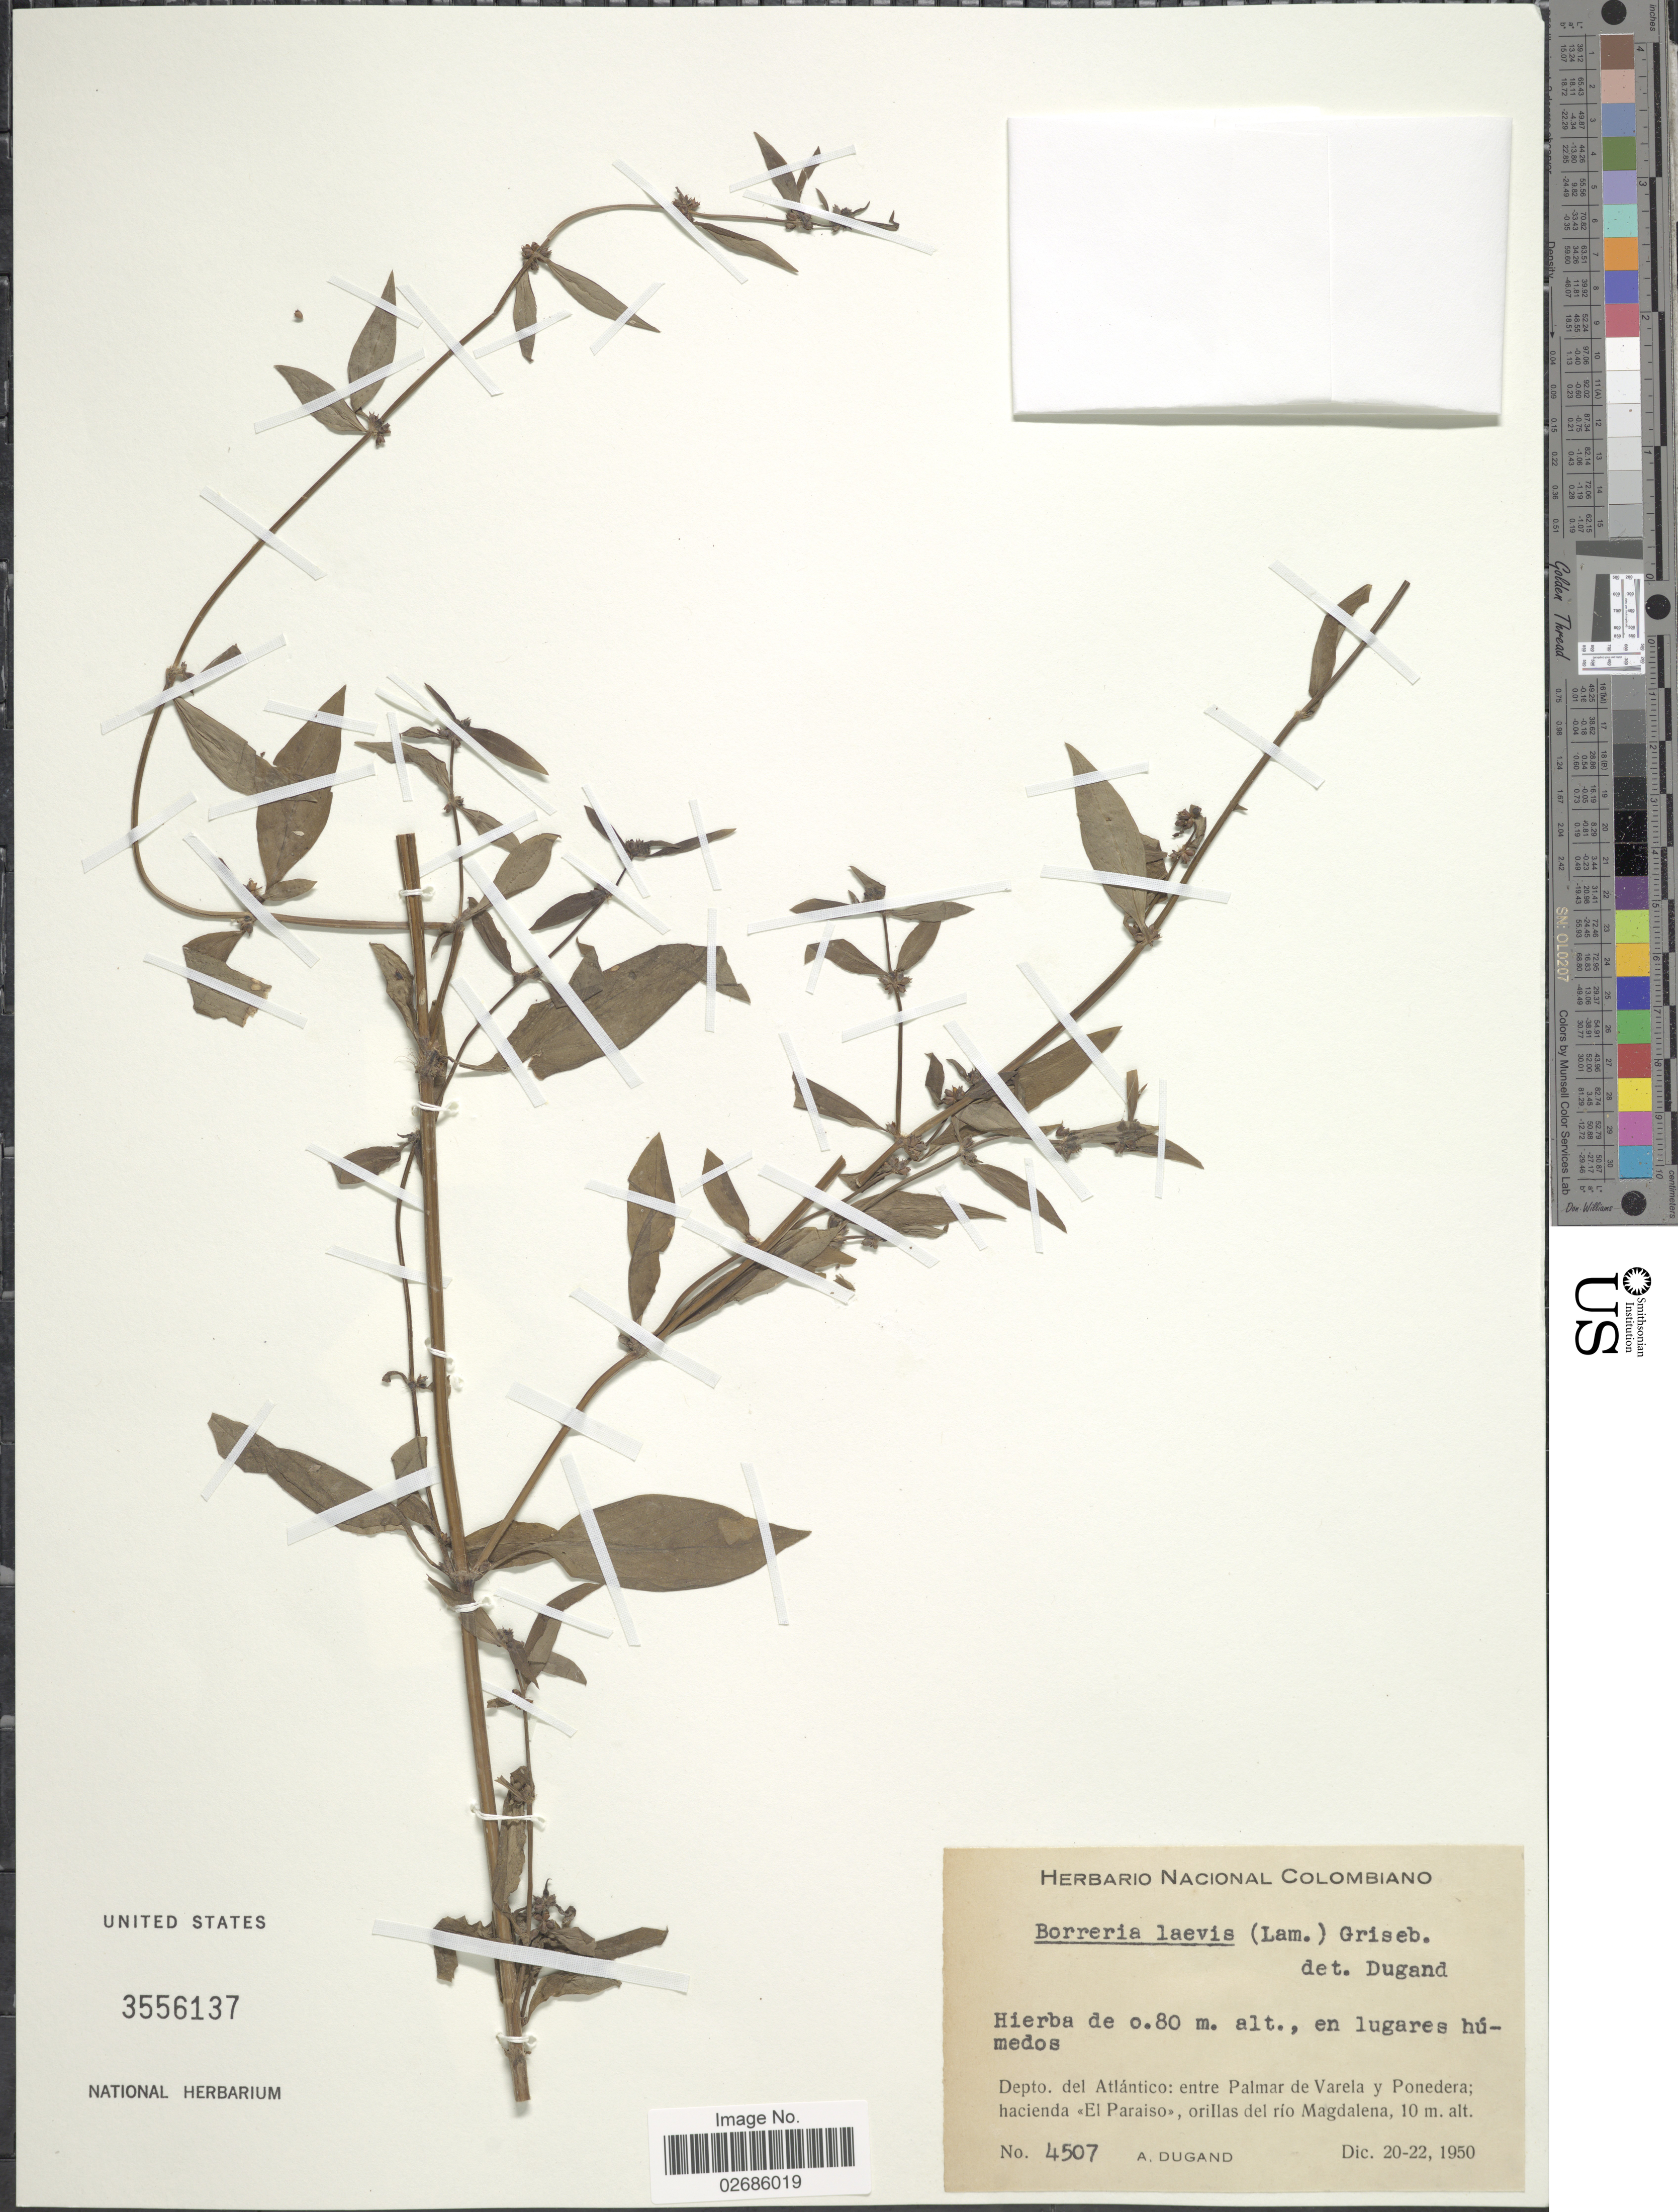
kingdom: Plantae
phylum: Tracheophyta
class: Magnoliopsida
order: Gentianales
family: Rubiaceae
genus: Borreria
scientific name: Borreria assurgens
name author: (Ruiz & Pav.) Griseb.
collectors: A. Dugand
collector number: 4507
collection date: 1950-12-20/1950-12-22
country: Colombia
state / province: Atlántico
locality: Depto. del Atlántico: entre Palmar de Varela y Ponedra; hacienda <<El Paraiso>>, orillas del río Magdalena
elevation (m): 10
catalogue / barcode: US 3556137